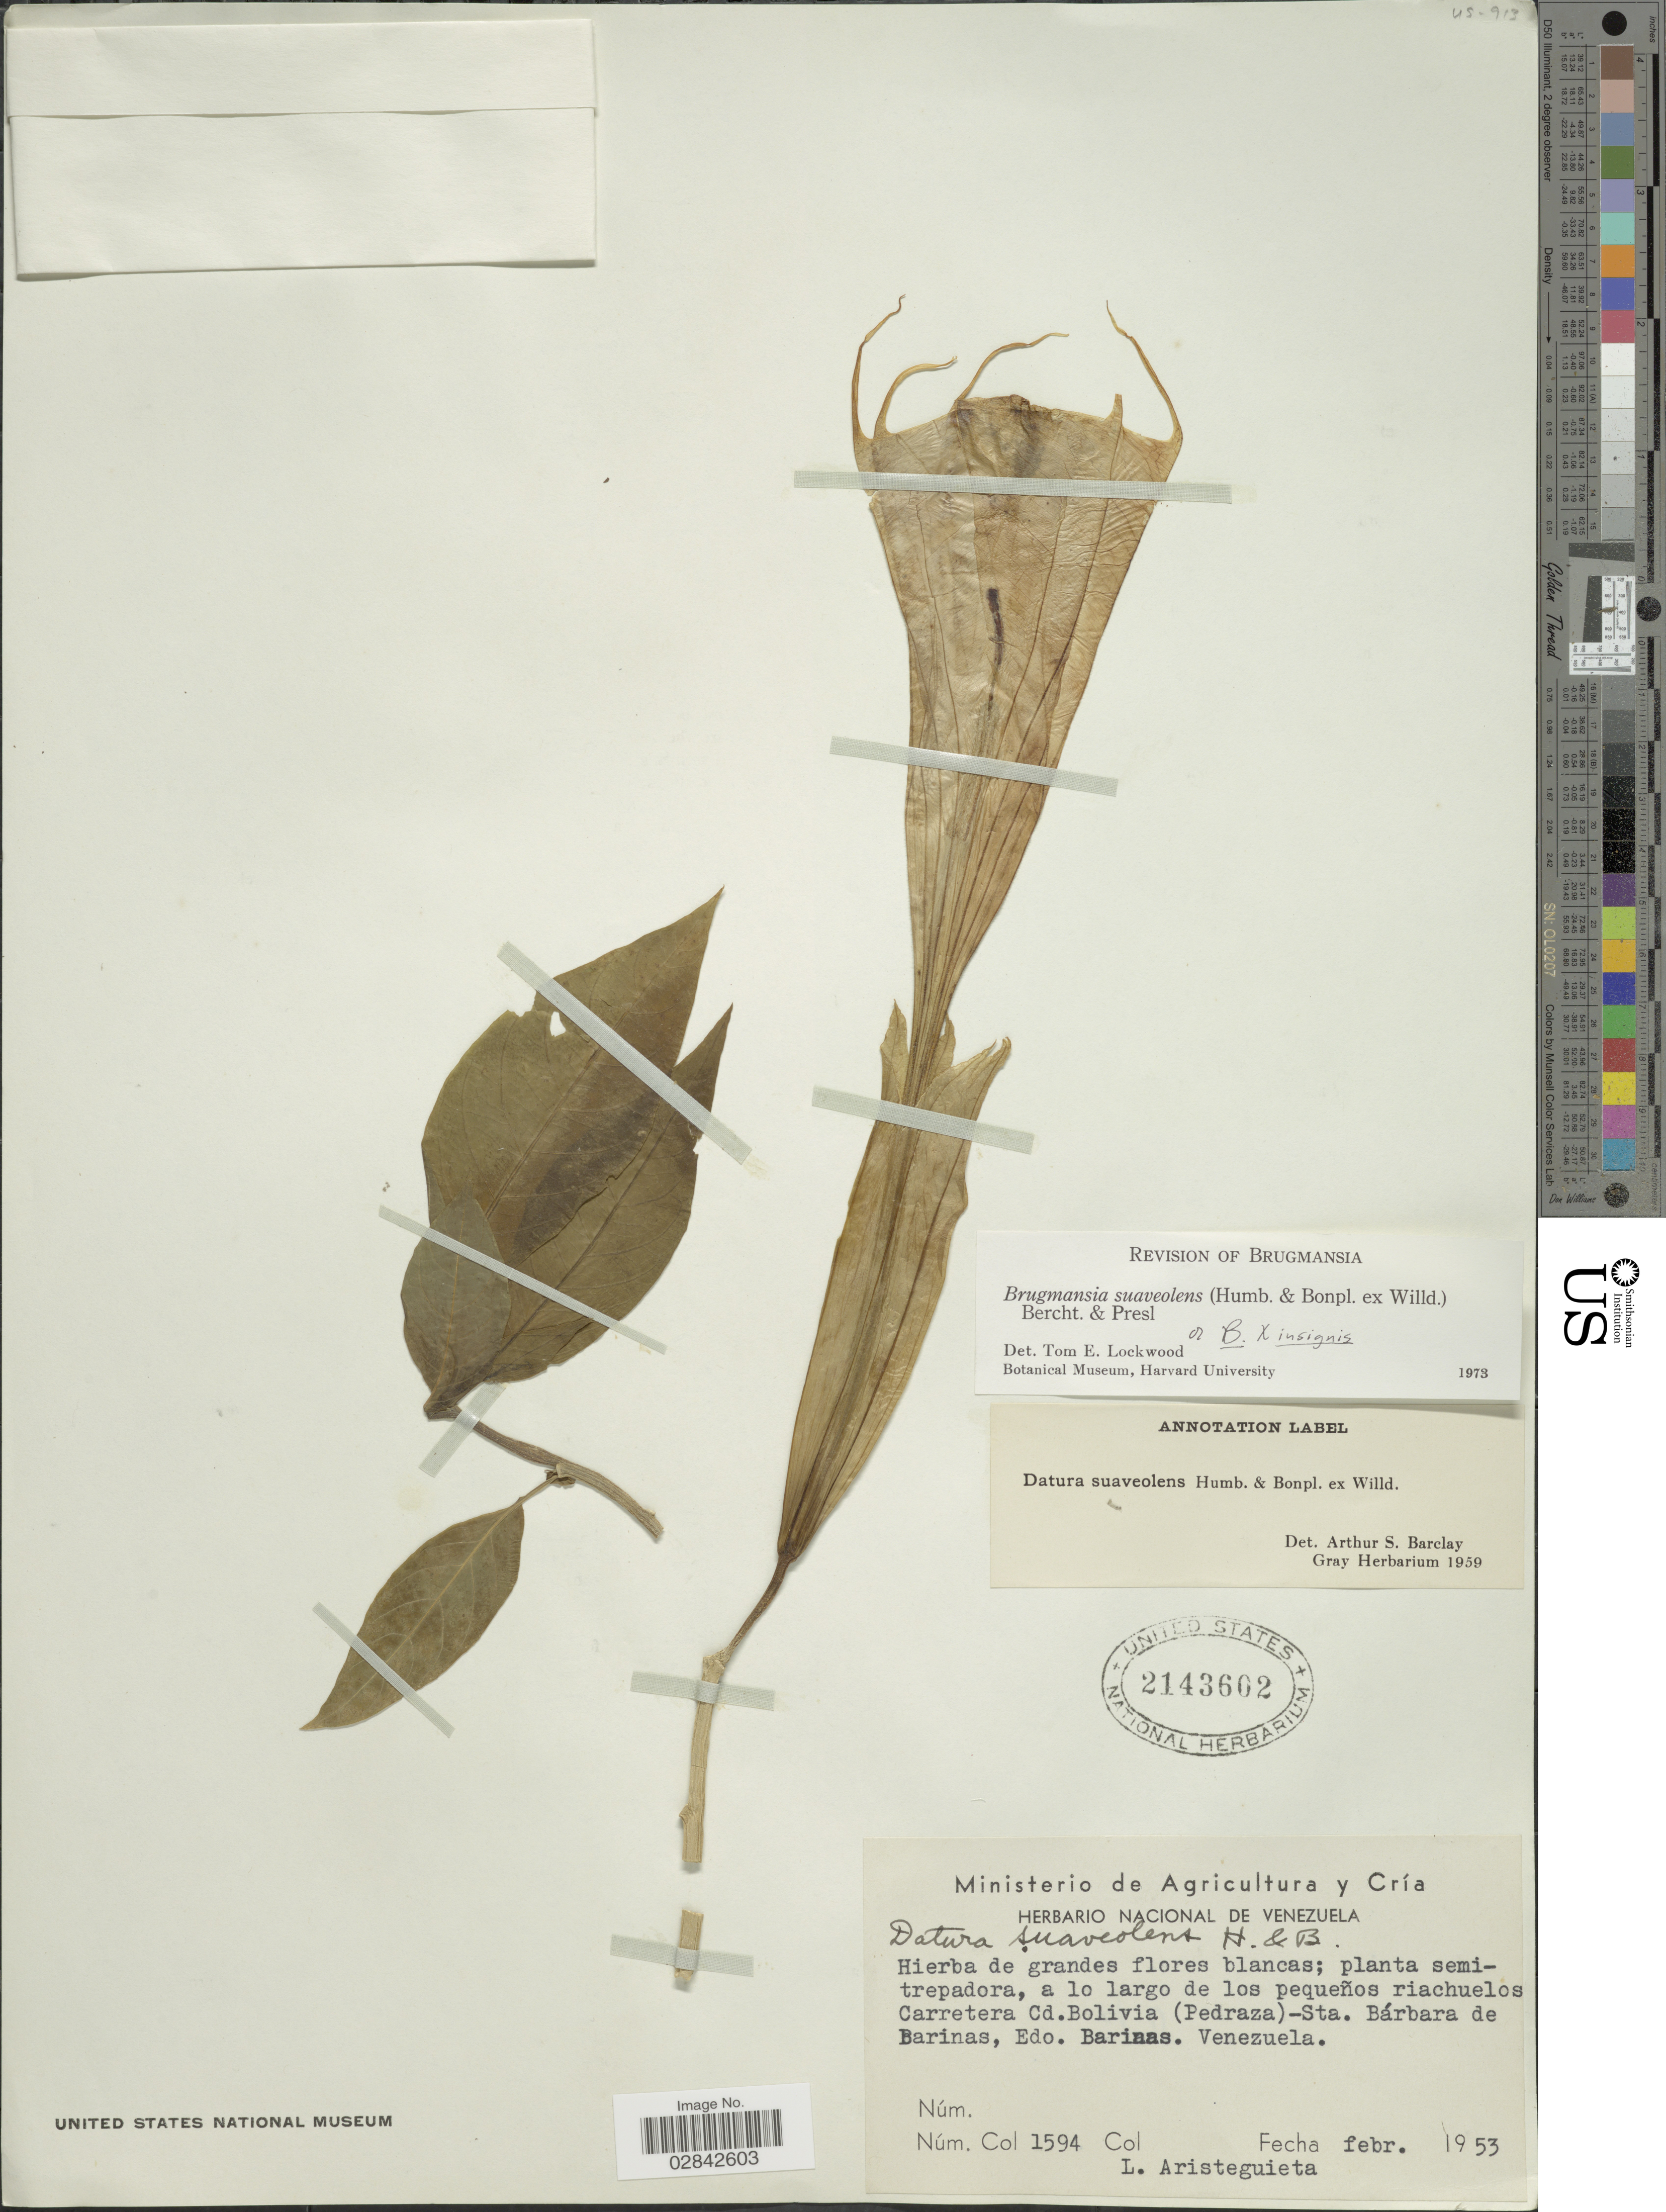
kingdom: Plantae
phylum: Tracheophyta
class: Magnoliopsida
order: Solanales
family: Solanaceae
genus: Brugmansia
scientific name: Brugmansia suaveolens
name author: (Humb. & Bonpl. ex Willd.) Brecht. & J. Presl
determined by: Lockwood, T. E.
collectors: L. Aristeguieta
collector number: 1594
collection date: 1953-02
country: Venezuela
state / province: Barinas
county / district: Pedraza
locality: A lo largo de los pequeños riachuelos Carretera Cd. Bolivia (Pedraza)-Sta. Bárbara de Barinas.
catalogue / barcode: US 2143602